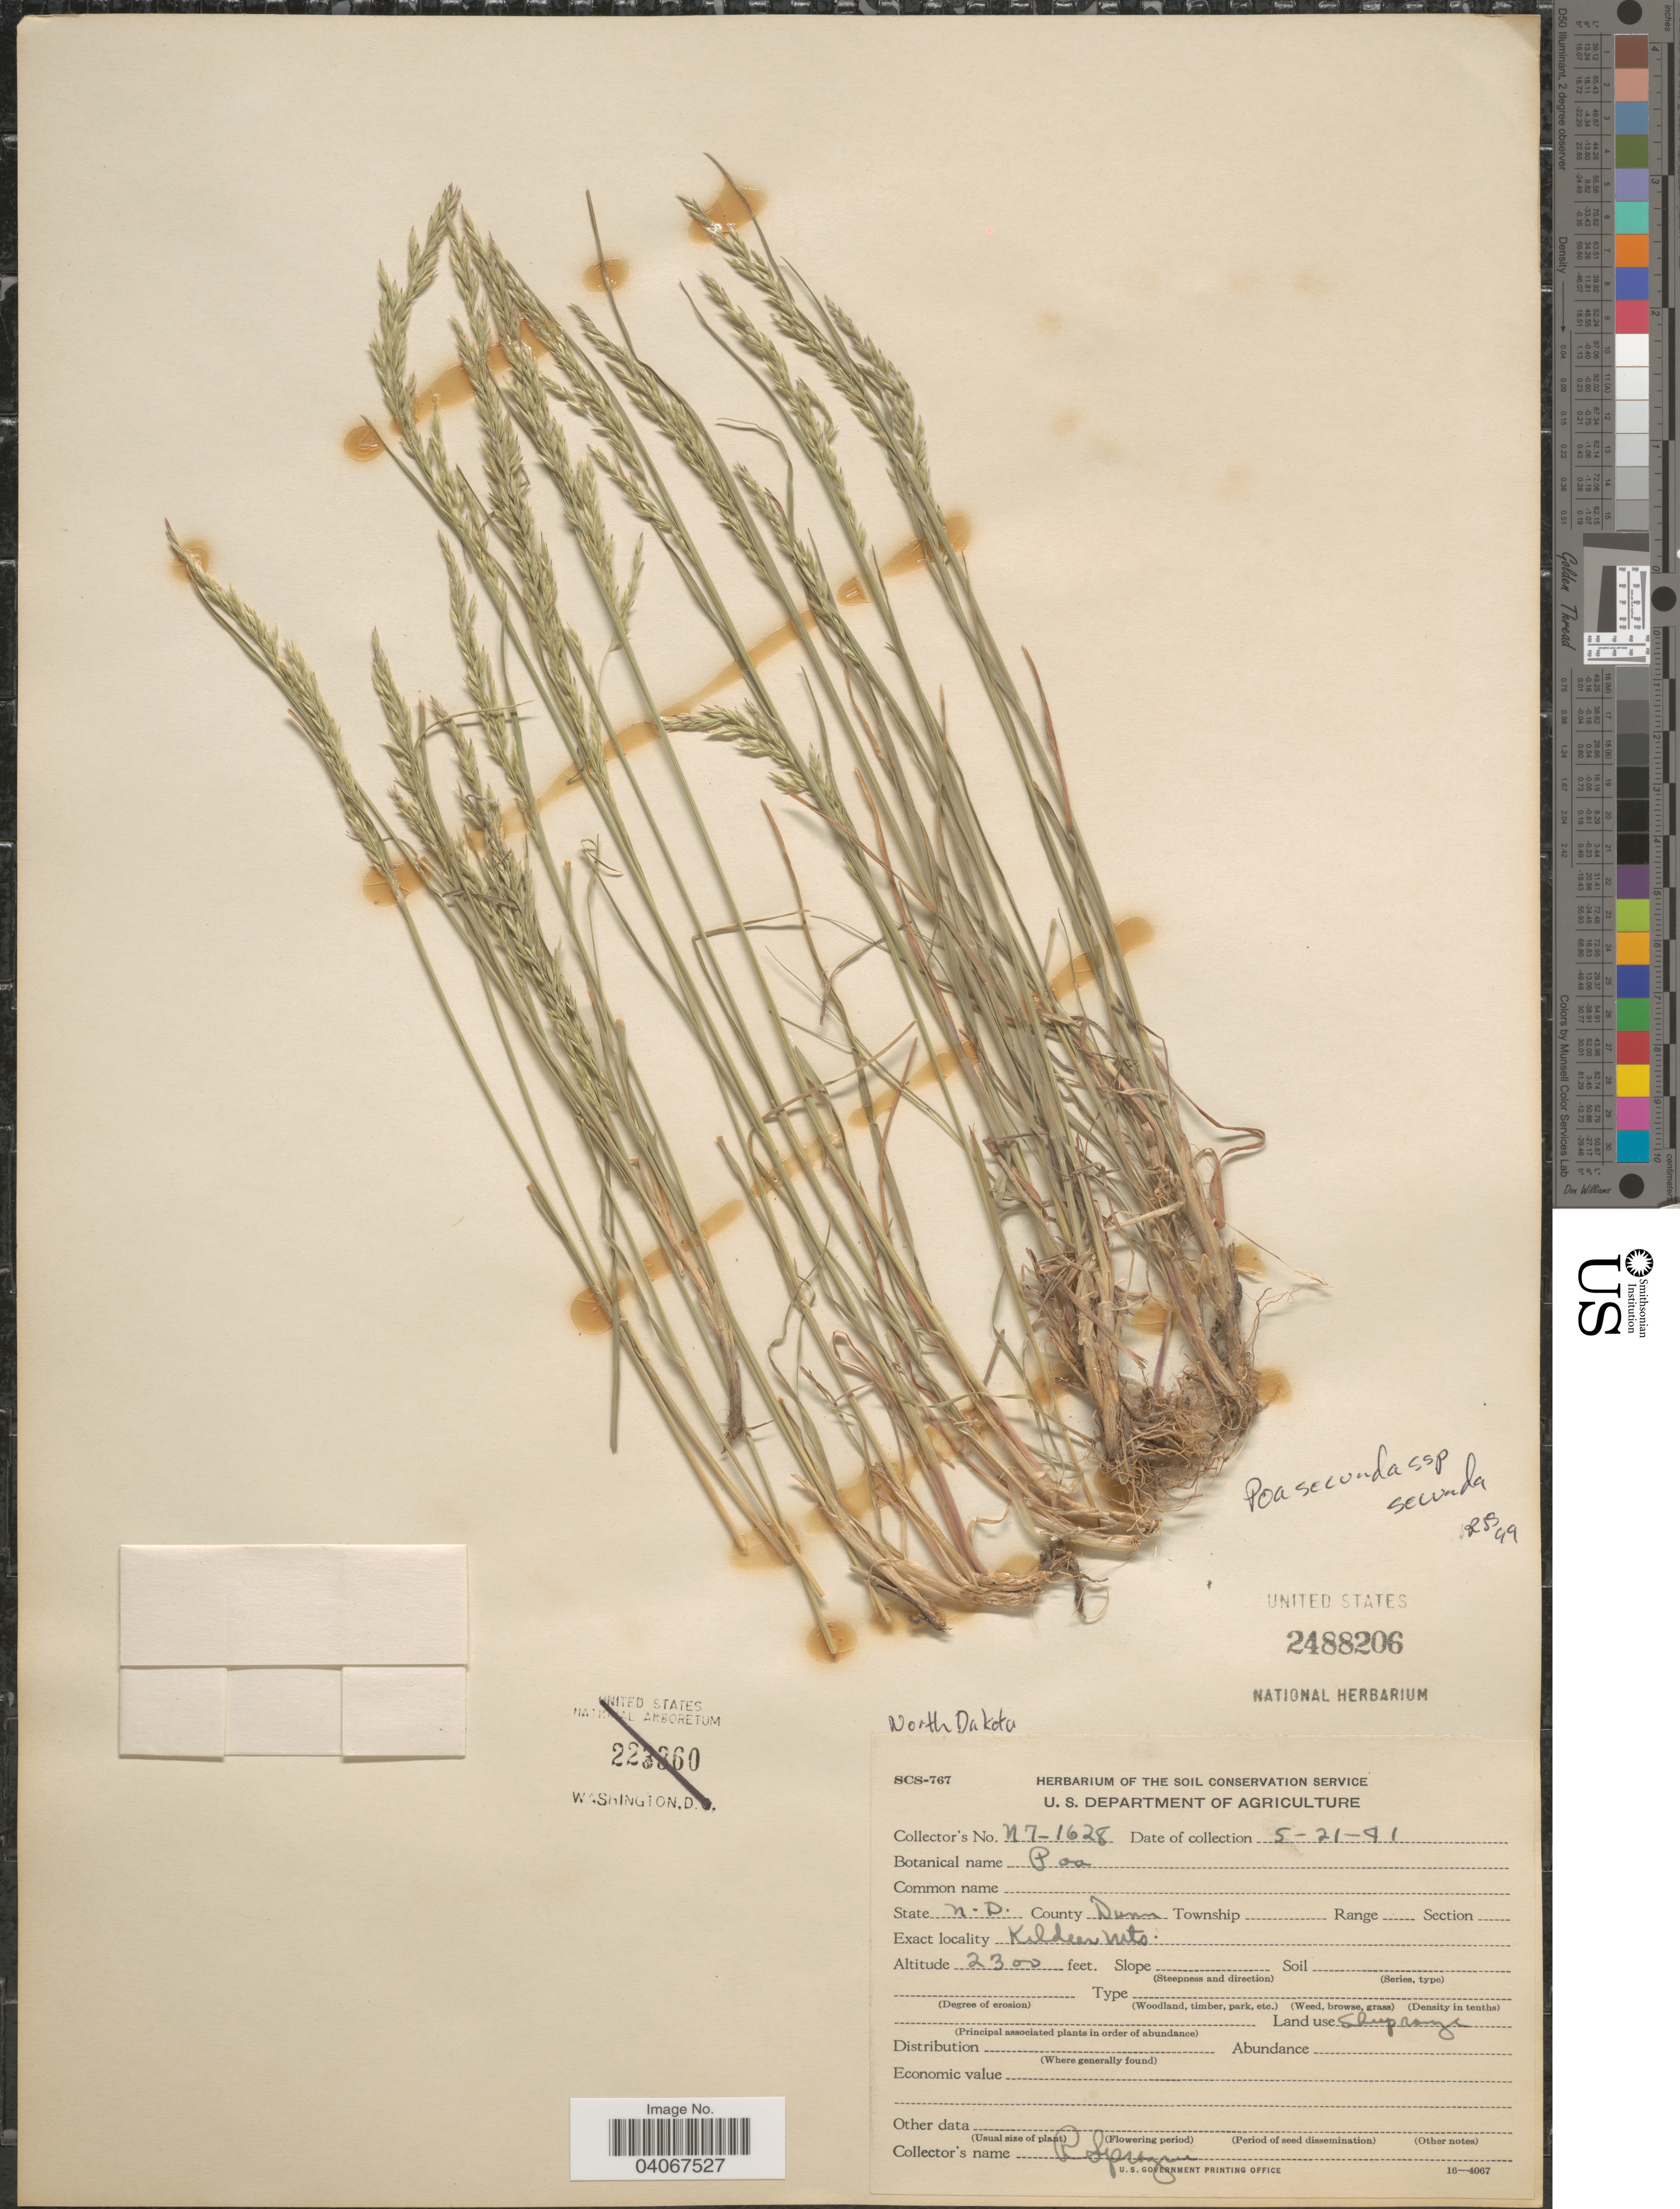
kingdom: Plantae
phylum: Tracheophyta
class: Liliopsida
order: Poales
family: Poaceae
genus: Poa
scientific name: Poa secunda subsp. secunda var. secunda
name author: J. Presl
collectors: R. Sprague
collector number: N7-1628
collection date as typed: Transcribed d/m/y: 21/5/41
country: United States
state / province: North Dakota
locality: County Dunn. Kildeer Mts.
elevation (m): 701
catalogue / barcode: US 2488206